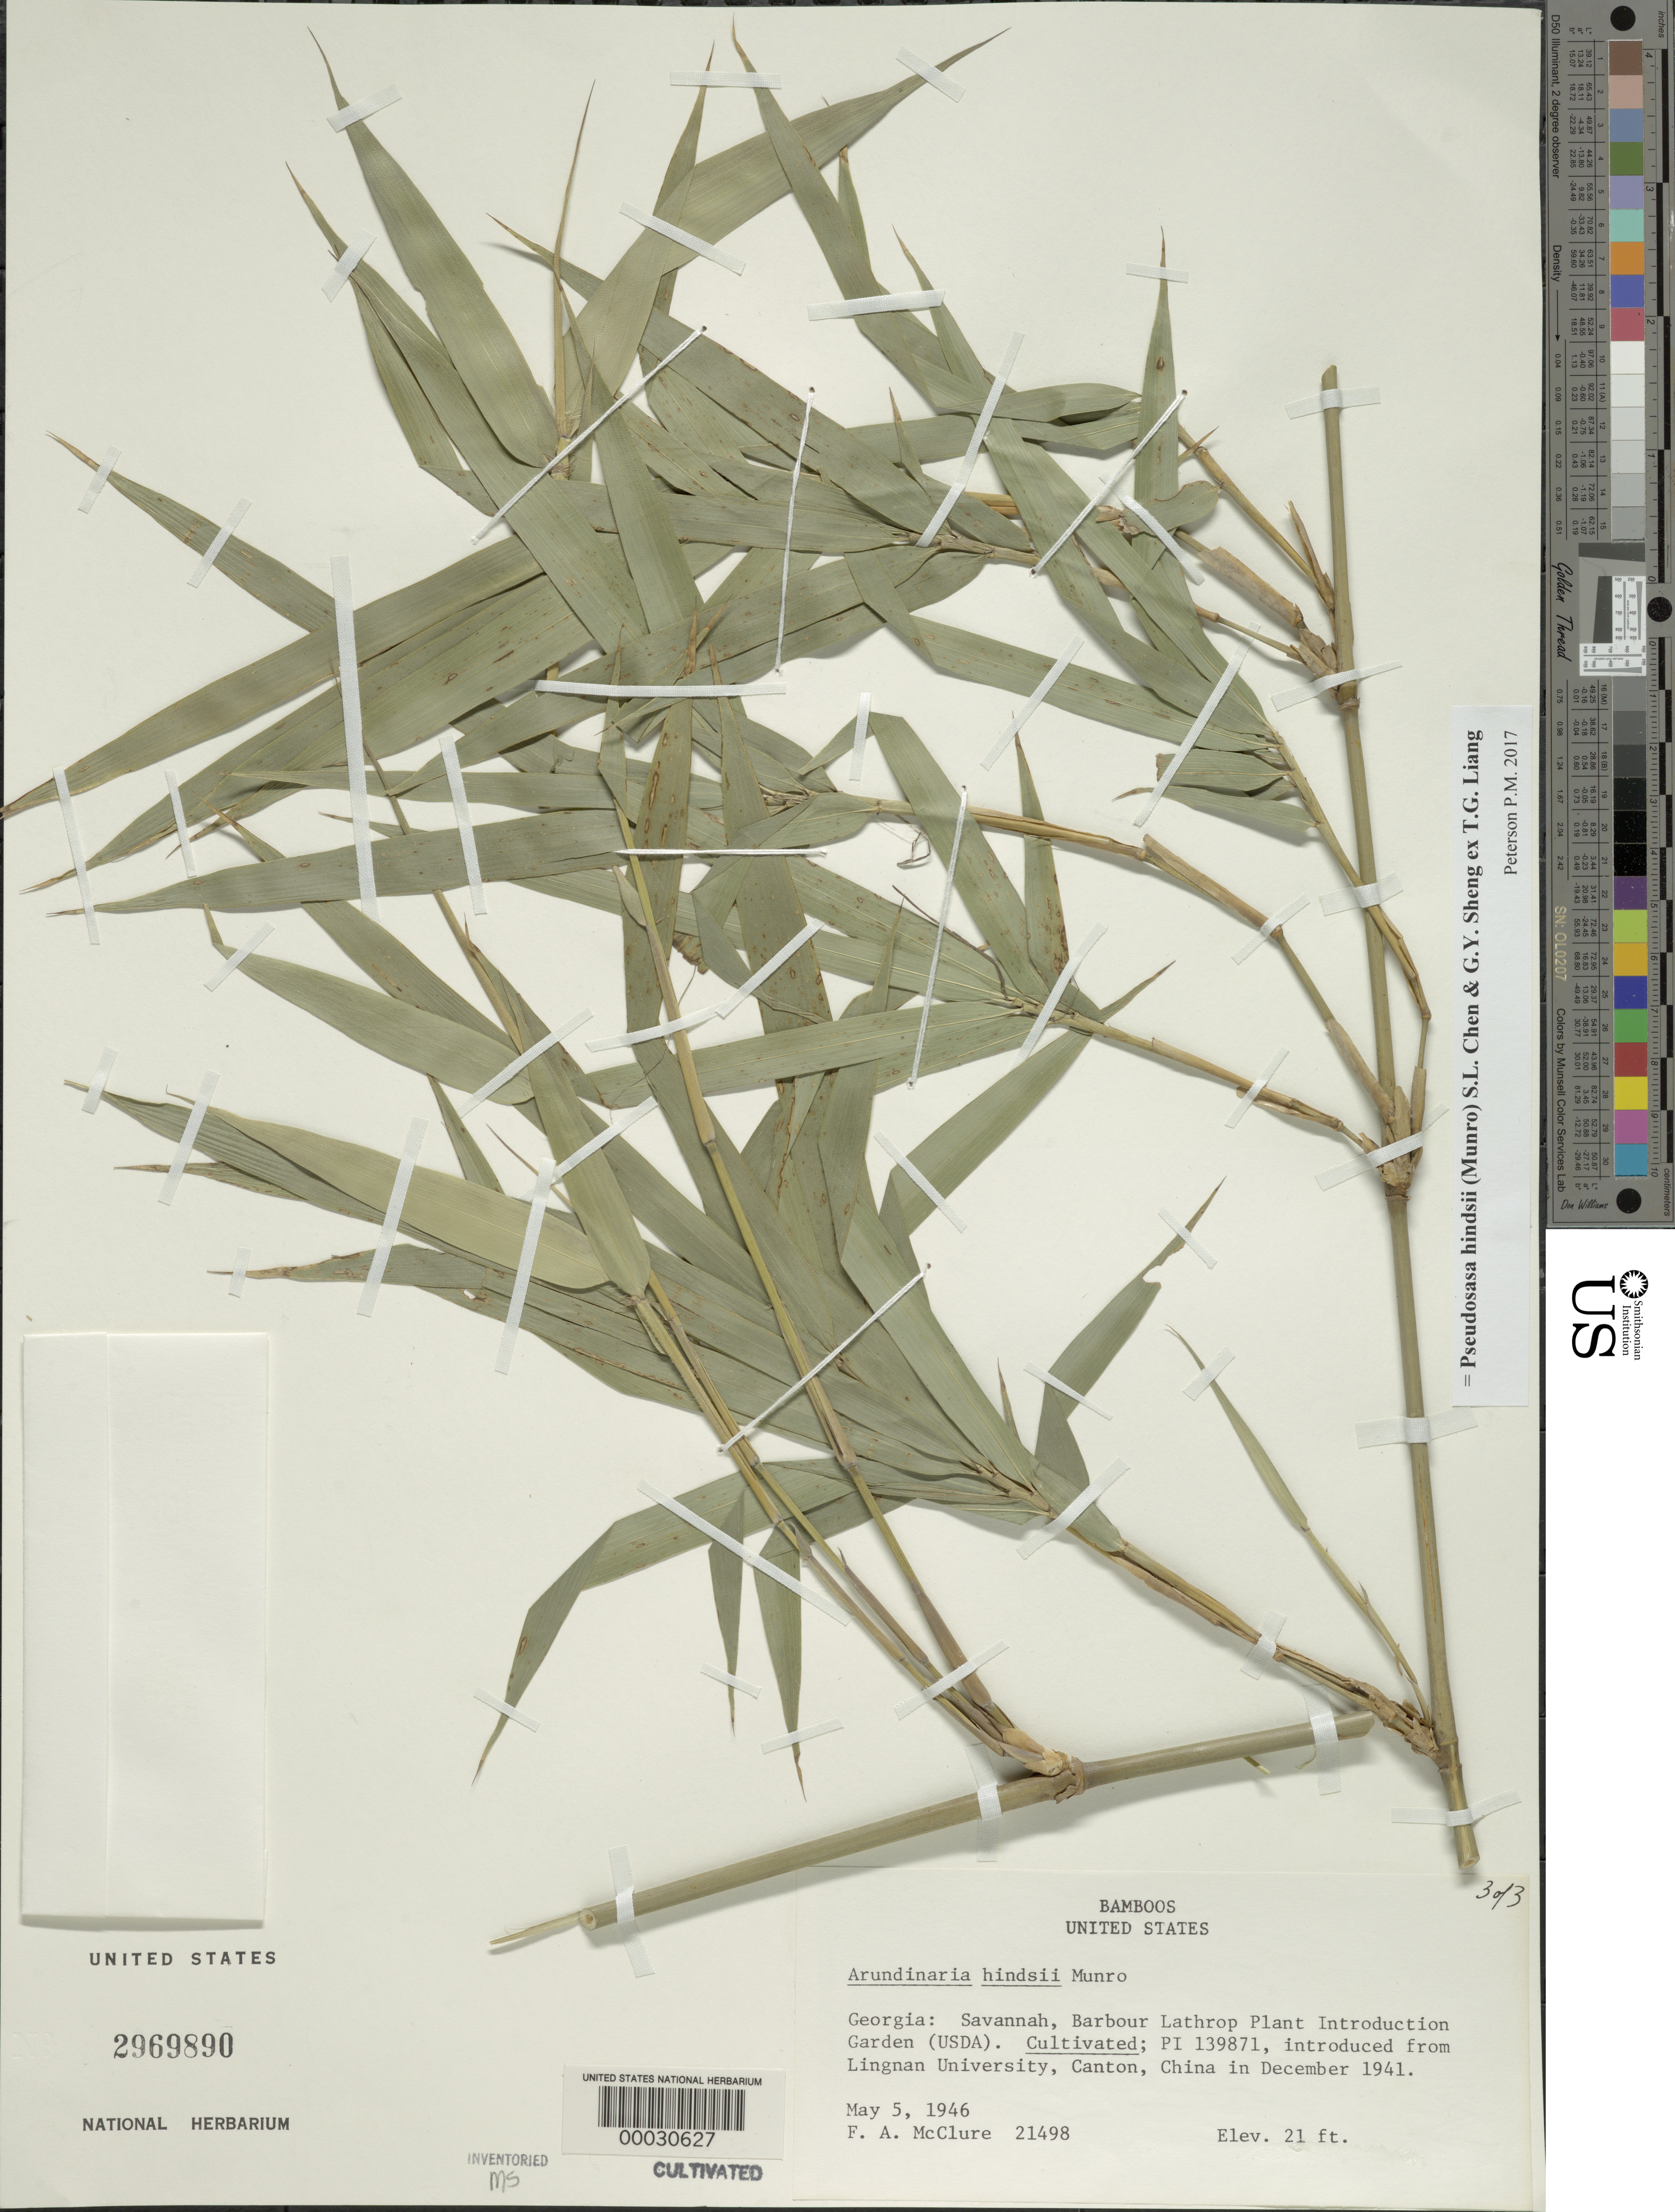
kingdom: Plantae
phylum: Tracheophyta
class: Liliopsida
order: Poales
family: Poaceae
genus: Pseudosasa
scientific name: Pseudosasa hindsii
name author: (Munro) S.L. Chen & G.Y. Sheng ex T.G. Liang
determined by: Poaceae Reorganization Project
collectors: F. A. McClure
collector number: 21498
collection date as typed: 05 May 1946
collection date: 1946-05-05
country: United States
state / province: Georgia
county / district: Chatham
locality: Barbor lathrop plant introduction garden-savannah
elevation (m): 6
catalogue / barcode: US 2969890